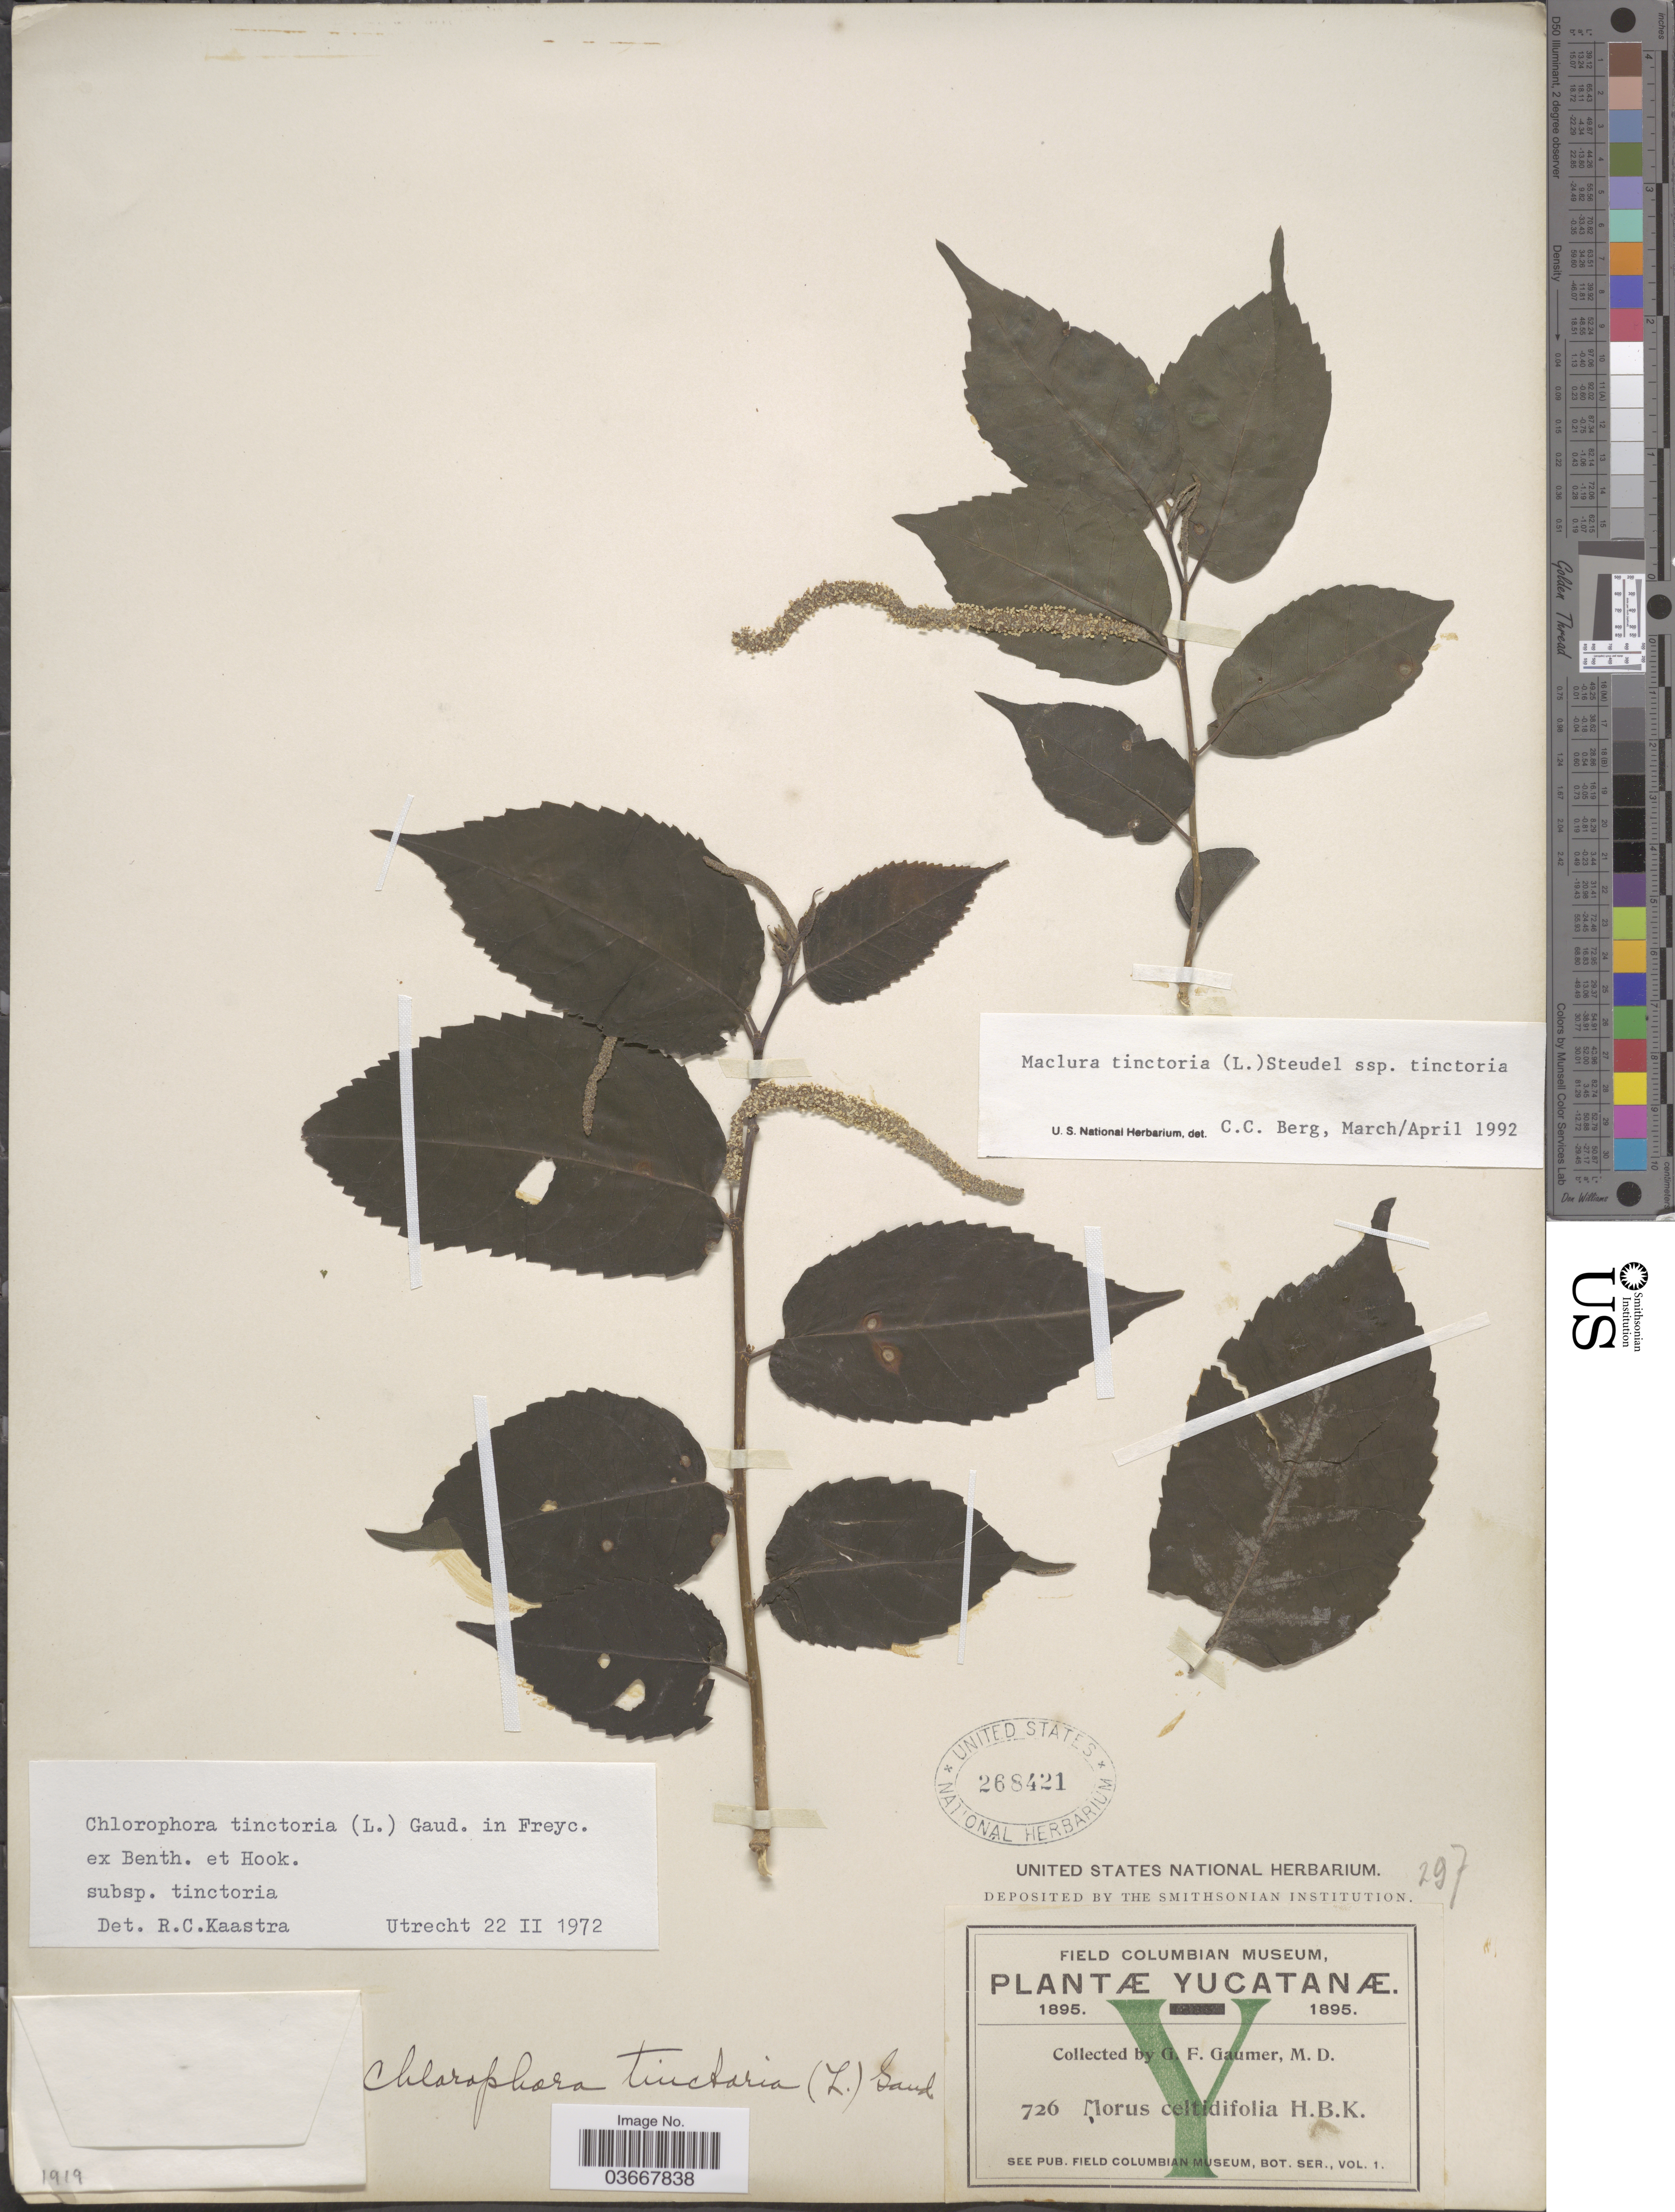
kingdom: Plantae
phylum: Tracheophyta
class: Magnoliopsida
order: Rosales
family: Moraceae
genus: Maclura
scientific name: Maclura tinctoria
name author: (L.) D. Don ex Steud.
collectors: G. F. Gaumer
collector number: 726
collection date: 1895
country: Mexico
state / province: Yucatán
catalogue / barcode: US 268421